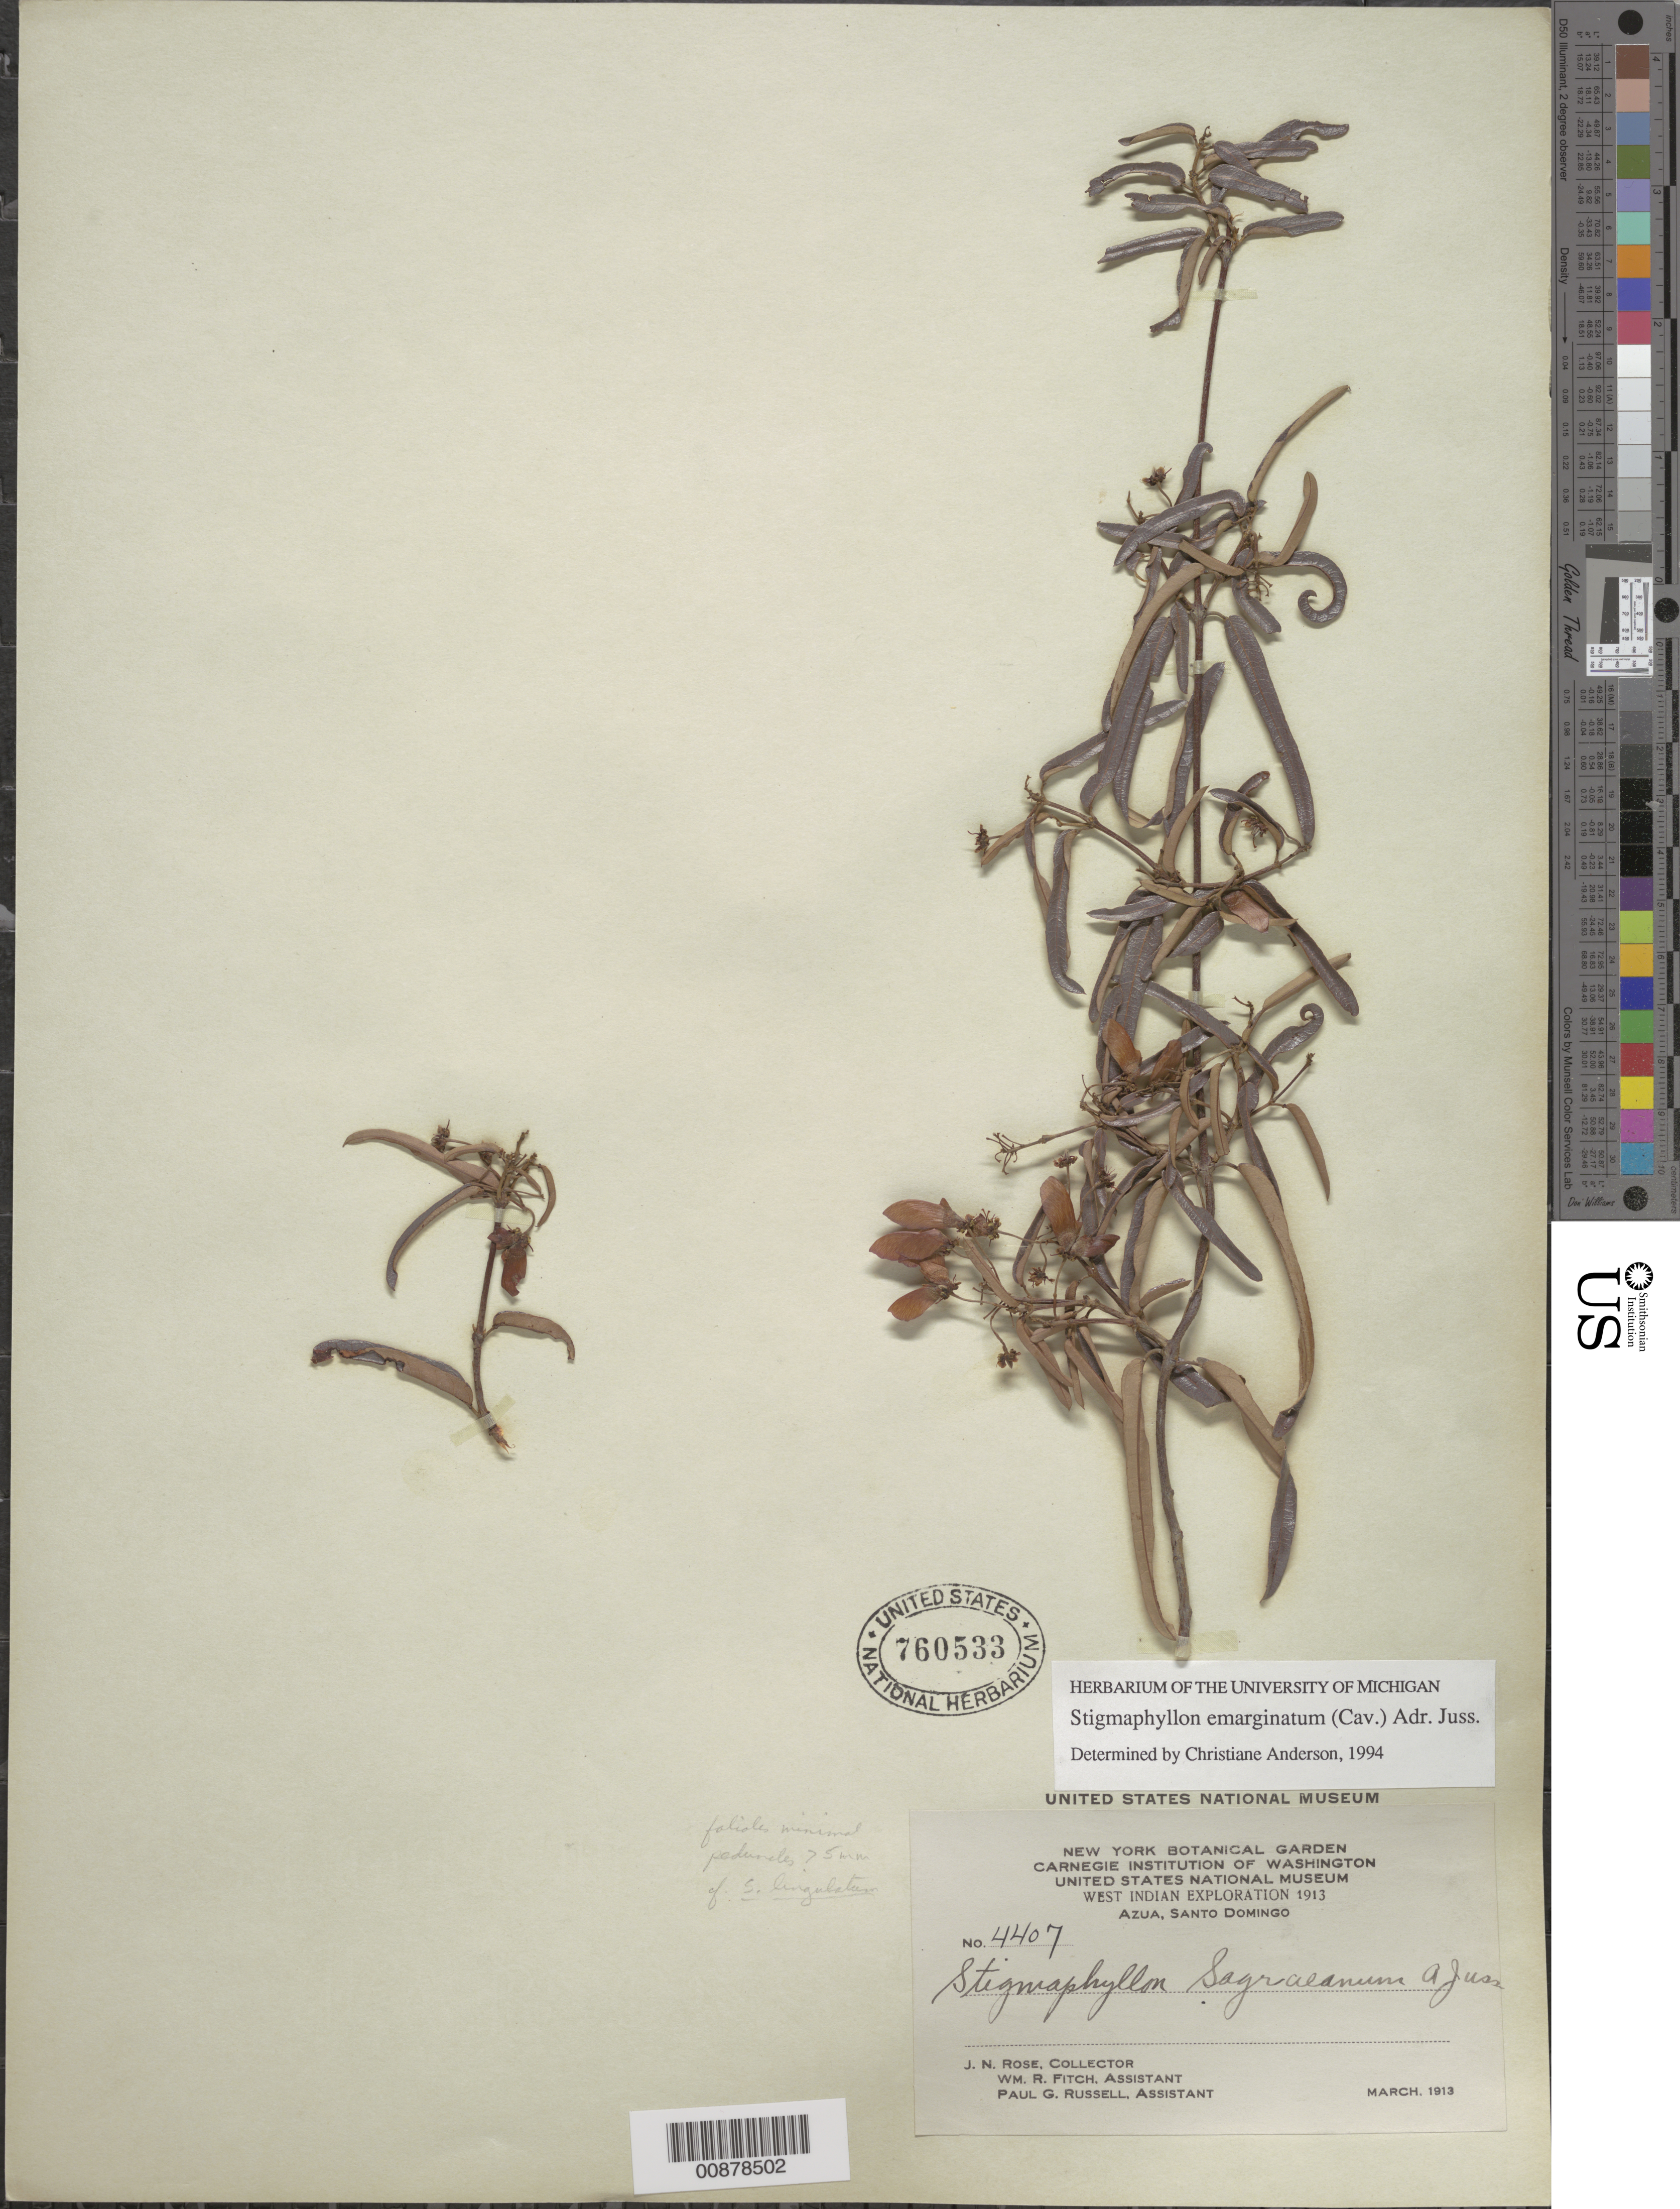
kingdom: Plantae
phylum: Tracheophyta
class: Magnoliopsida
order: Malpighiales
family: Malpighiaceae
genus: Stigmaphyllon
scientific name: Stigmaphyllon emarginatum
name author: (Cav.) A. Juss.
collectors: J. N. Rose, W. R. Fitch & P. G. Russell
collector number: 4407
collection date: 1913-03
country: Dominican Republic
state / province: Azua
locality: Santo Domingo.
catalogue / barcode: US 760533